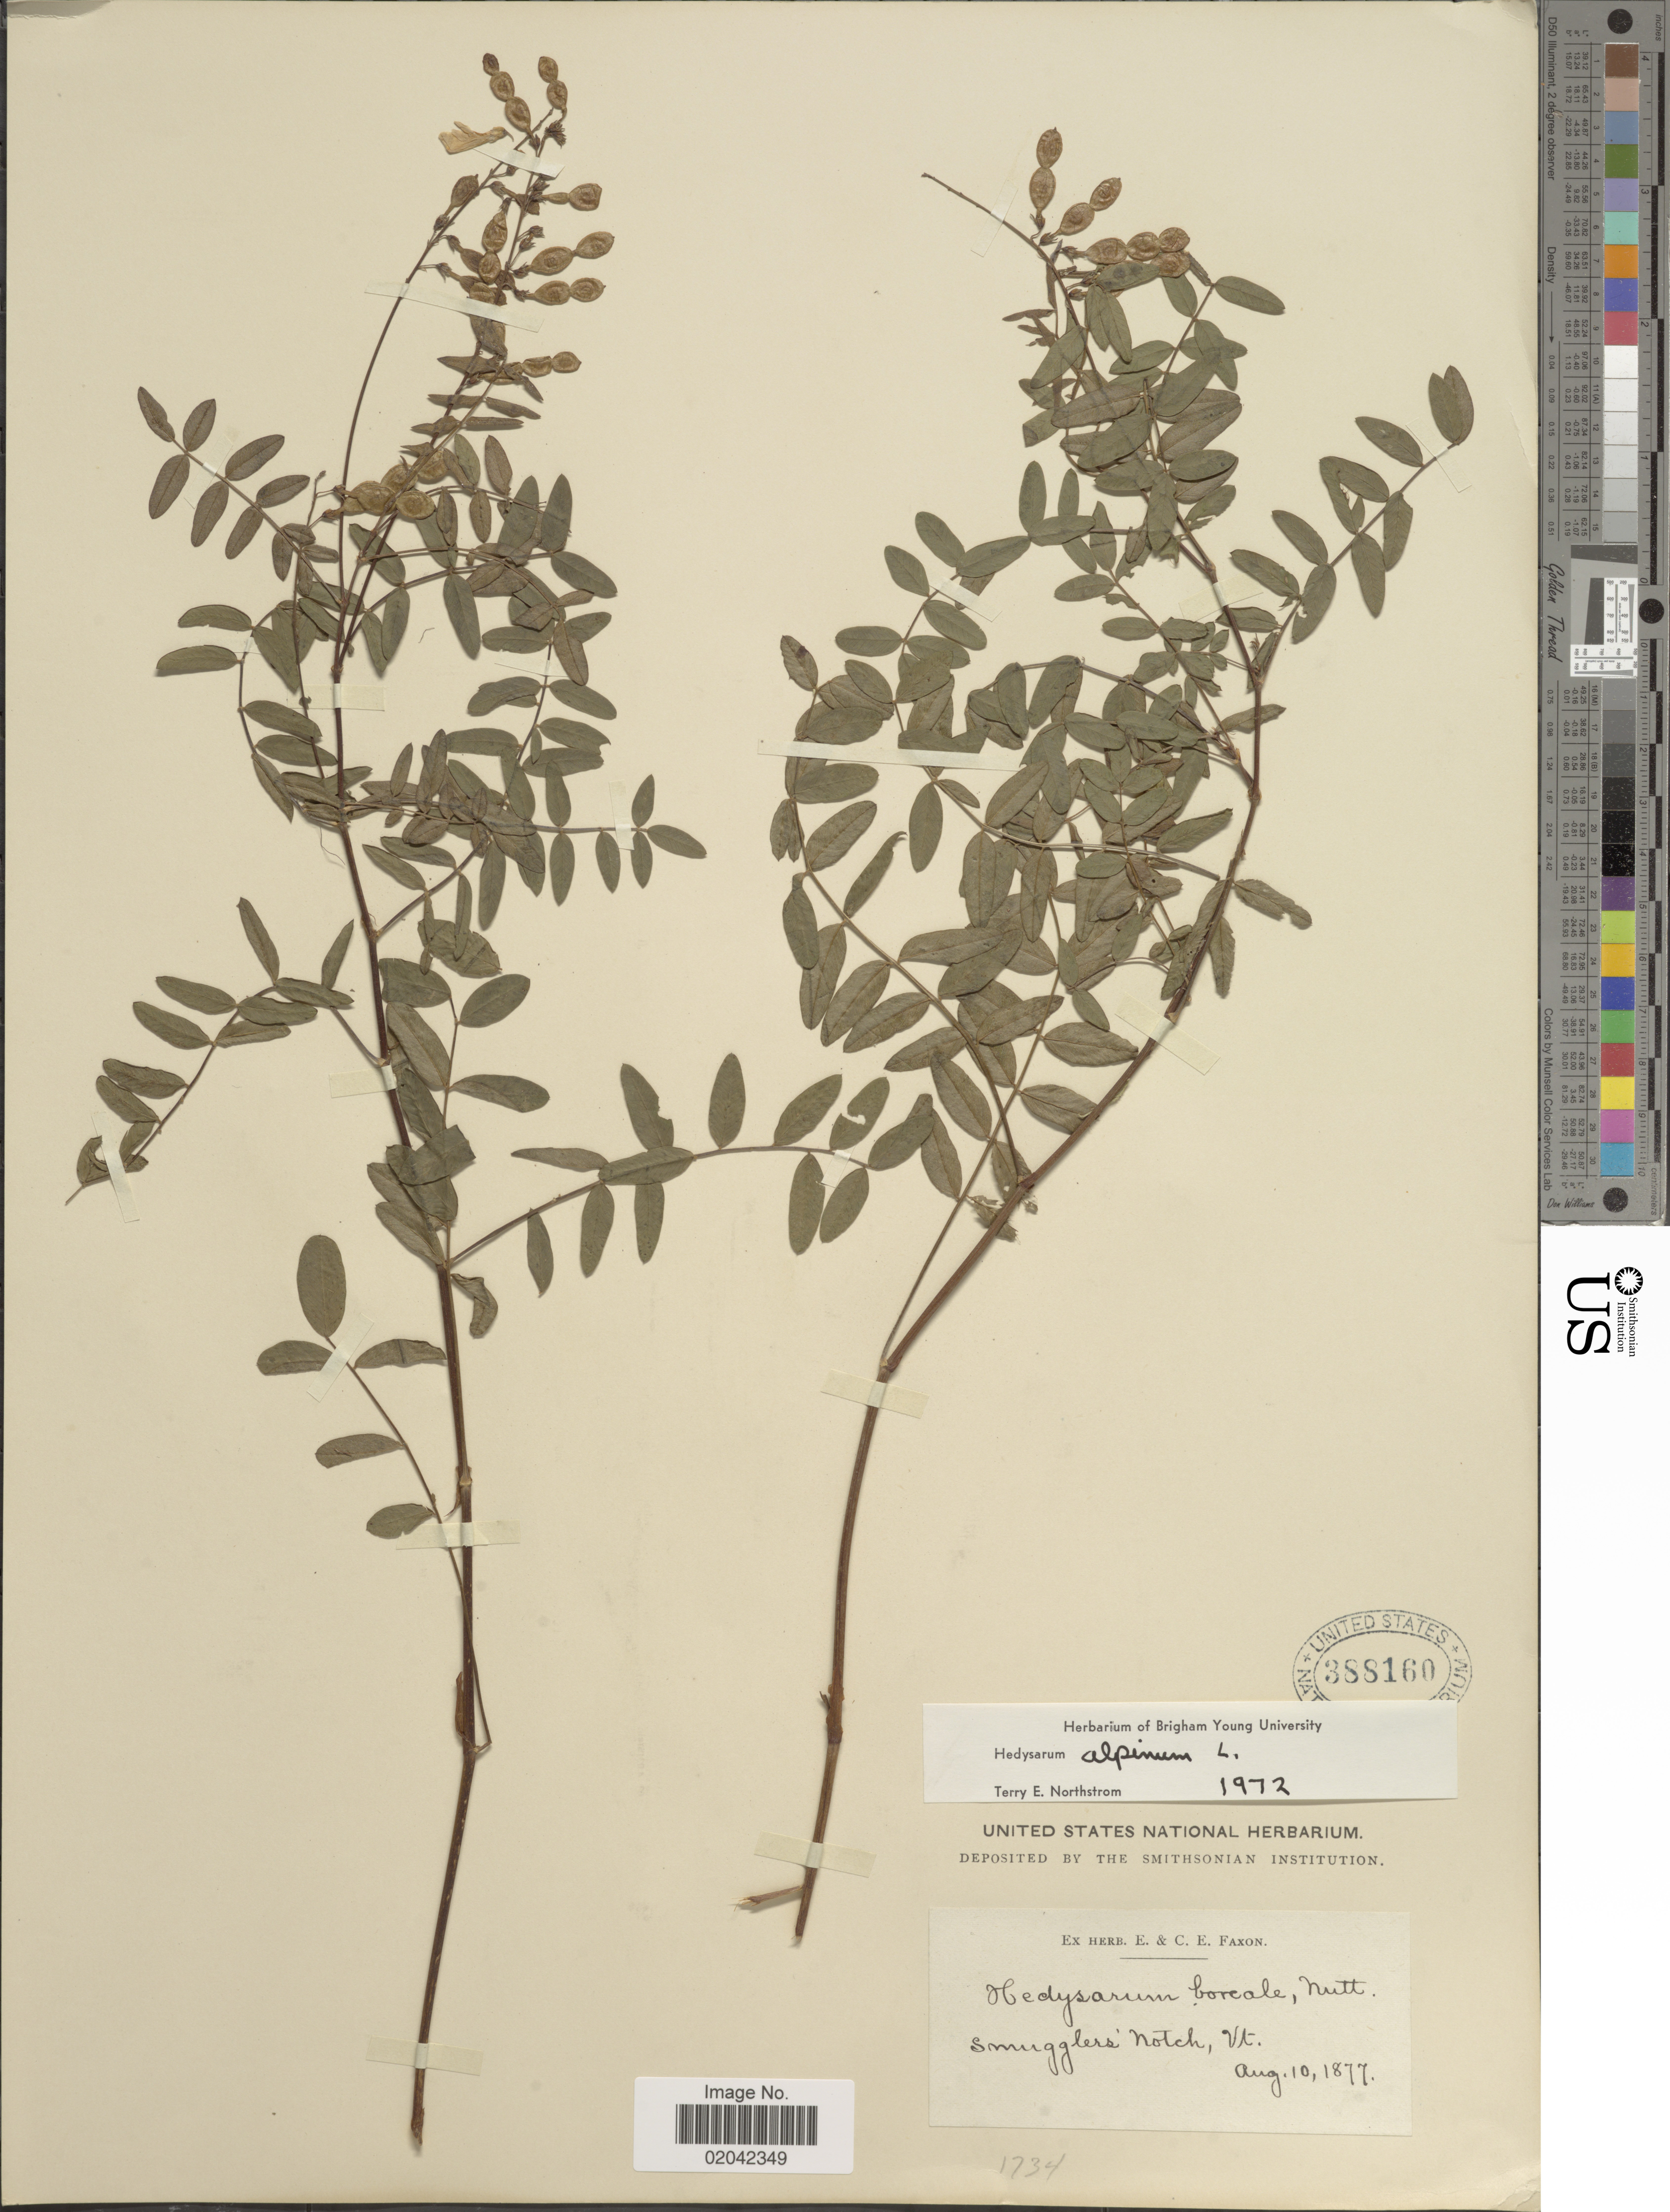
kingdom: Plantae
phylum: Tracheophyta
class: Magnoliopsida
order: Fabales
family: Fabaceae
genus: Hedysarum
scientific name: Hedysarum alpinum var. americanum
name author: Michx. ex Pursh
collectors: ex herb. E. & C.E. Faxon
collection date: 1877-08-10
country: United States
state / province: Vermont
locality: Smuggler's Notch, Vt.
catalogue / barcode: US 388160